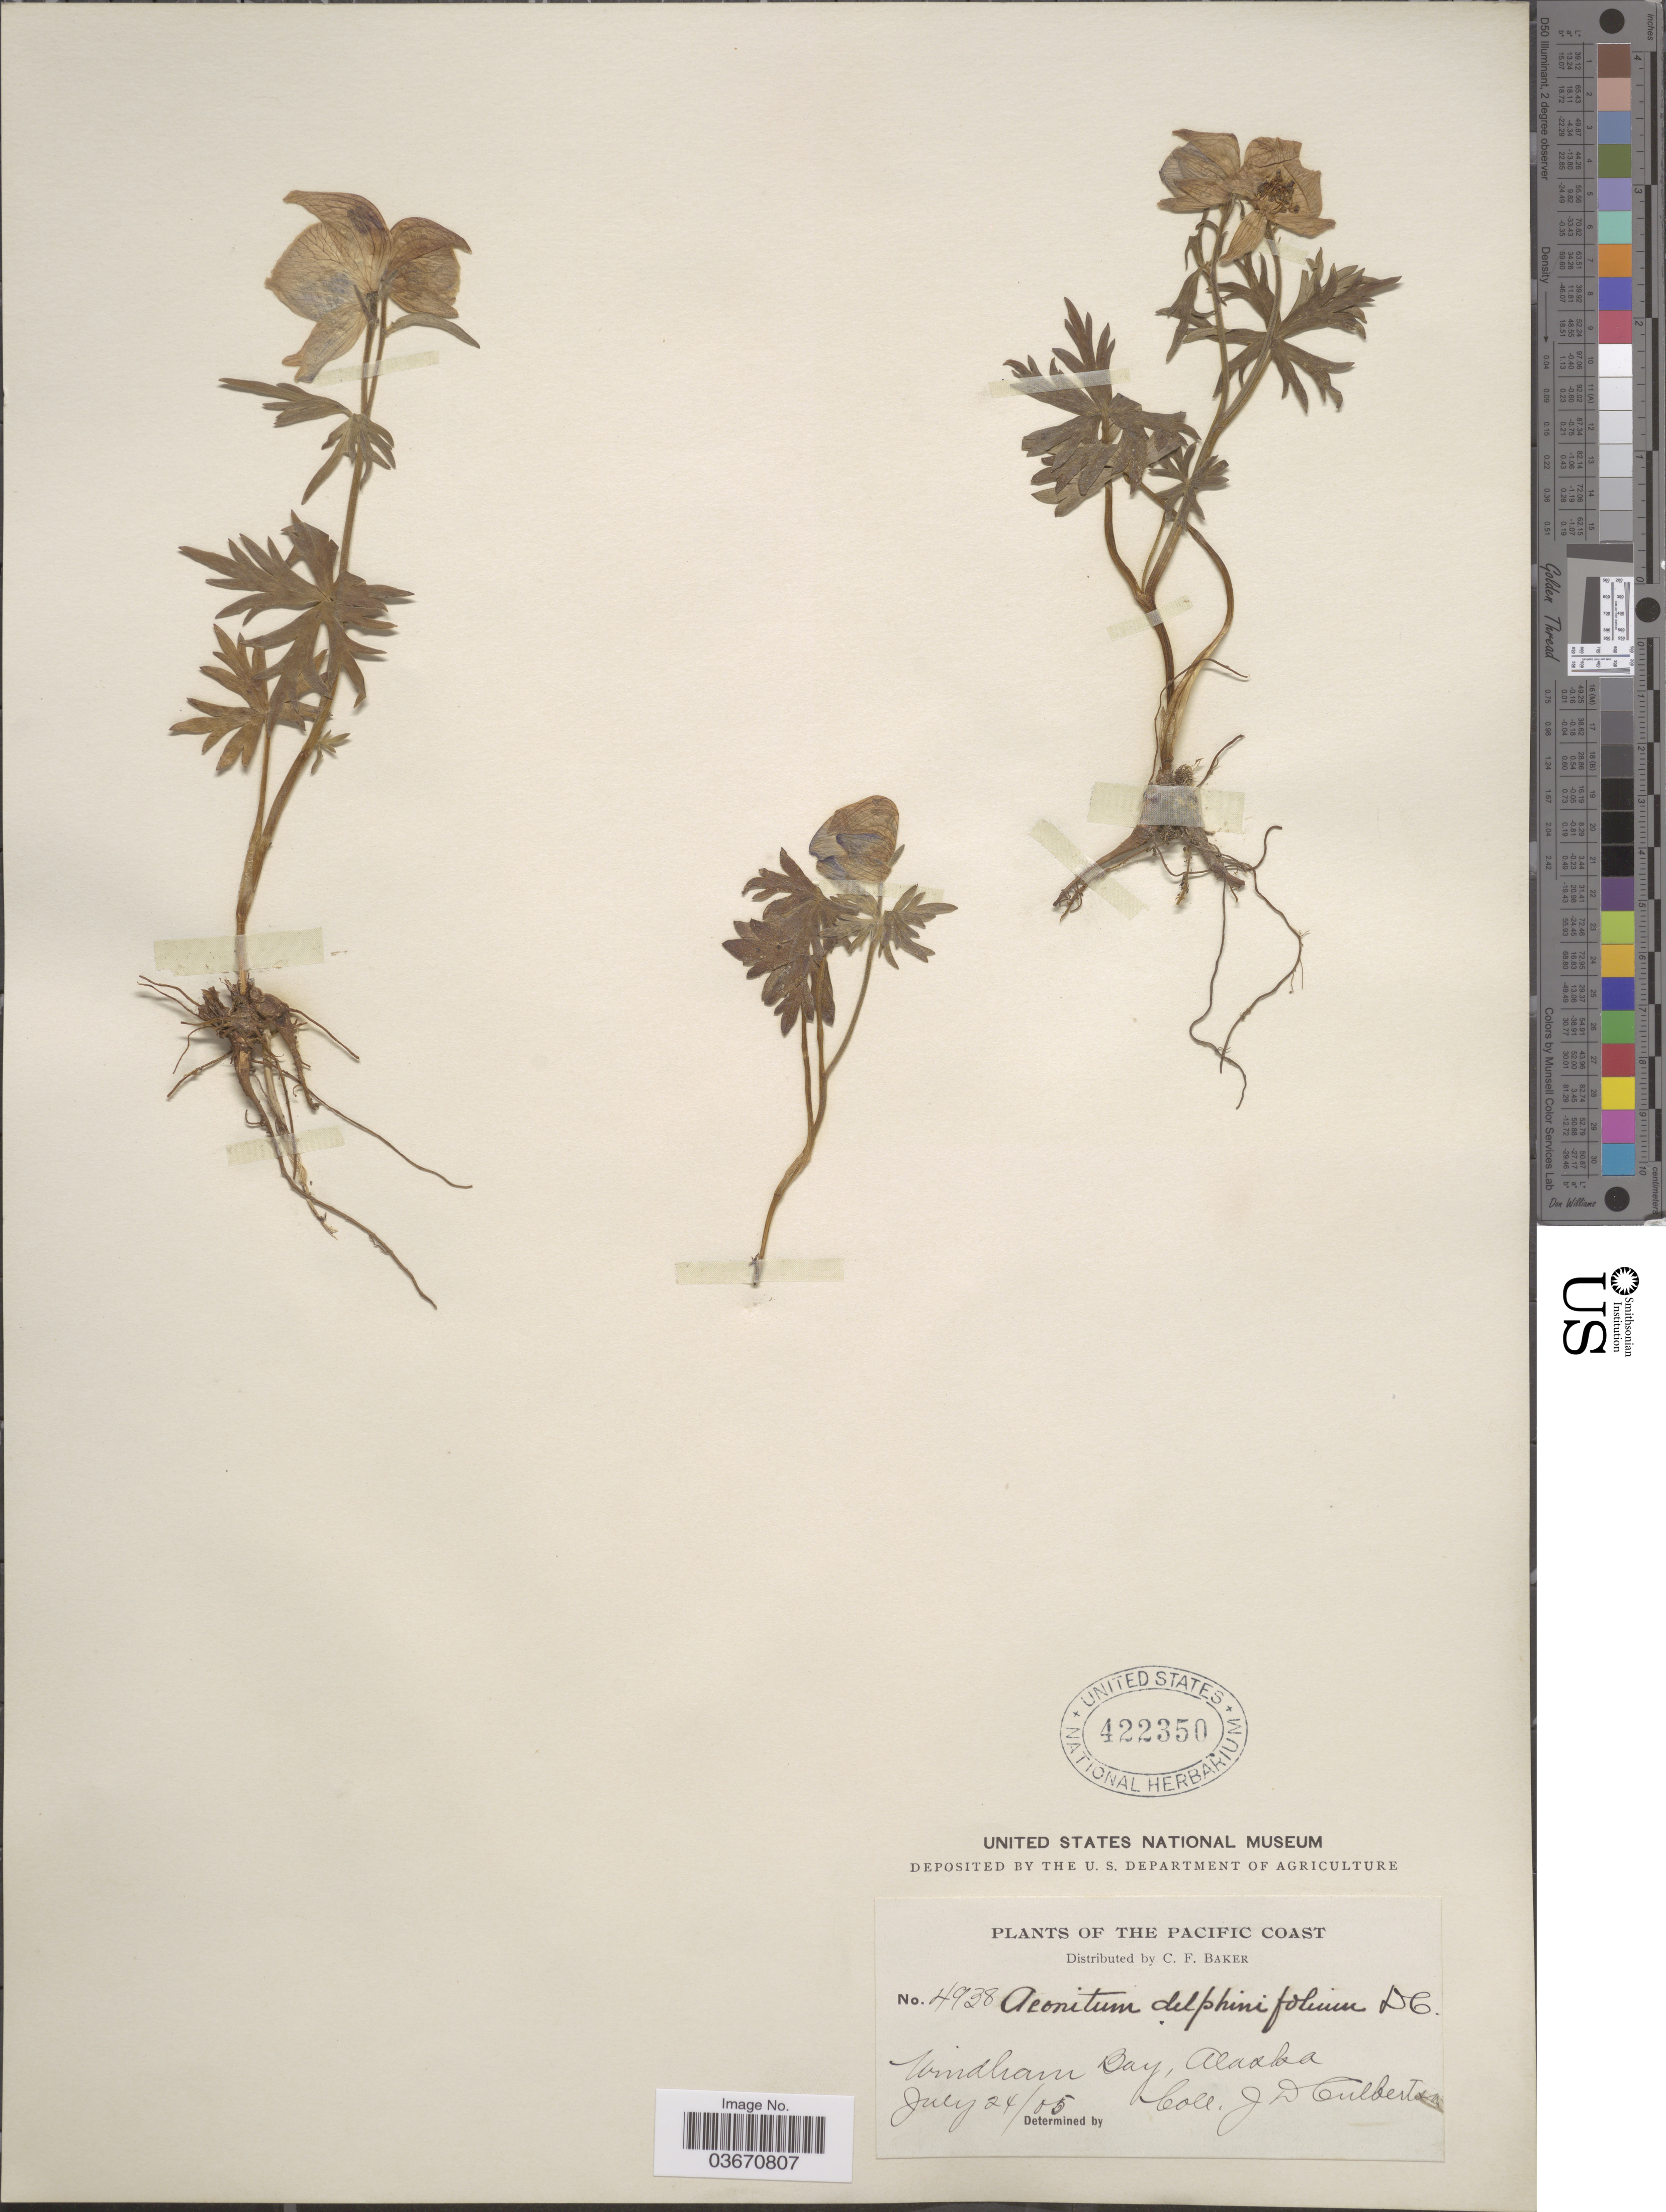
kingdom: Plantae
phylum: Tracheophyta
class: Magnoliopsida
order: Ranunculales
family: Ranunculaceae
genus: Aconitum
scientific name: Aconitum delphinifolium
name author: DC.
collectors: J. Culbertson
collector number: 4938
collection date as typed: Transcribed d/m/y: 24/7/5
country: United States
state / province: Alaska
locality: Windham Bay. The Pacific Coast.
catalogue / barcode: US 422350